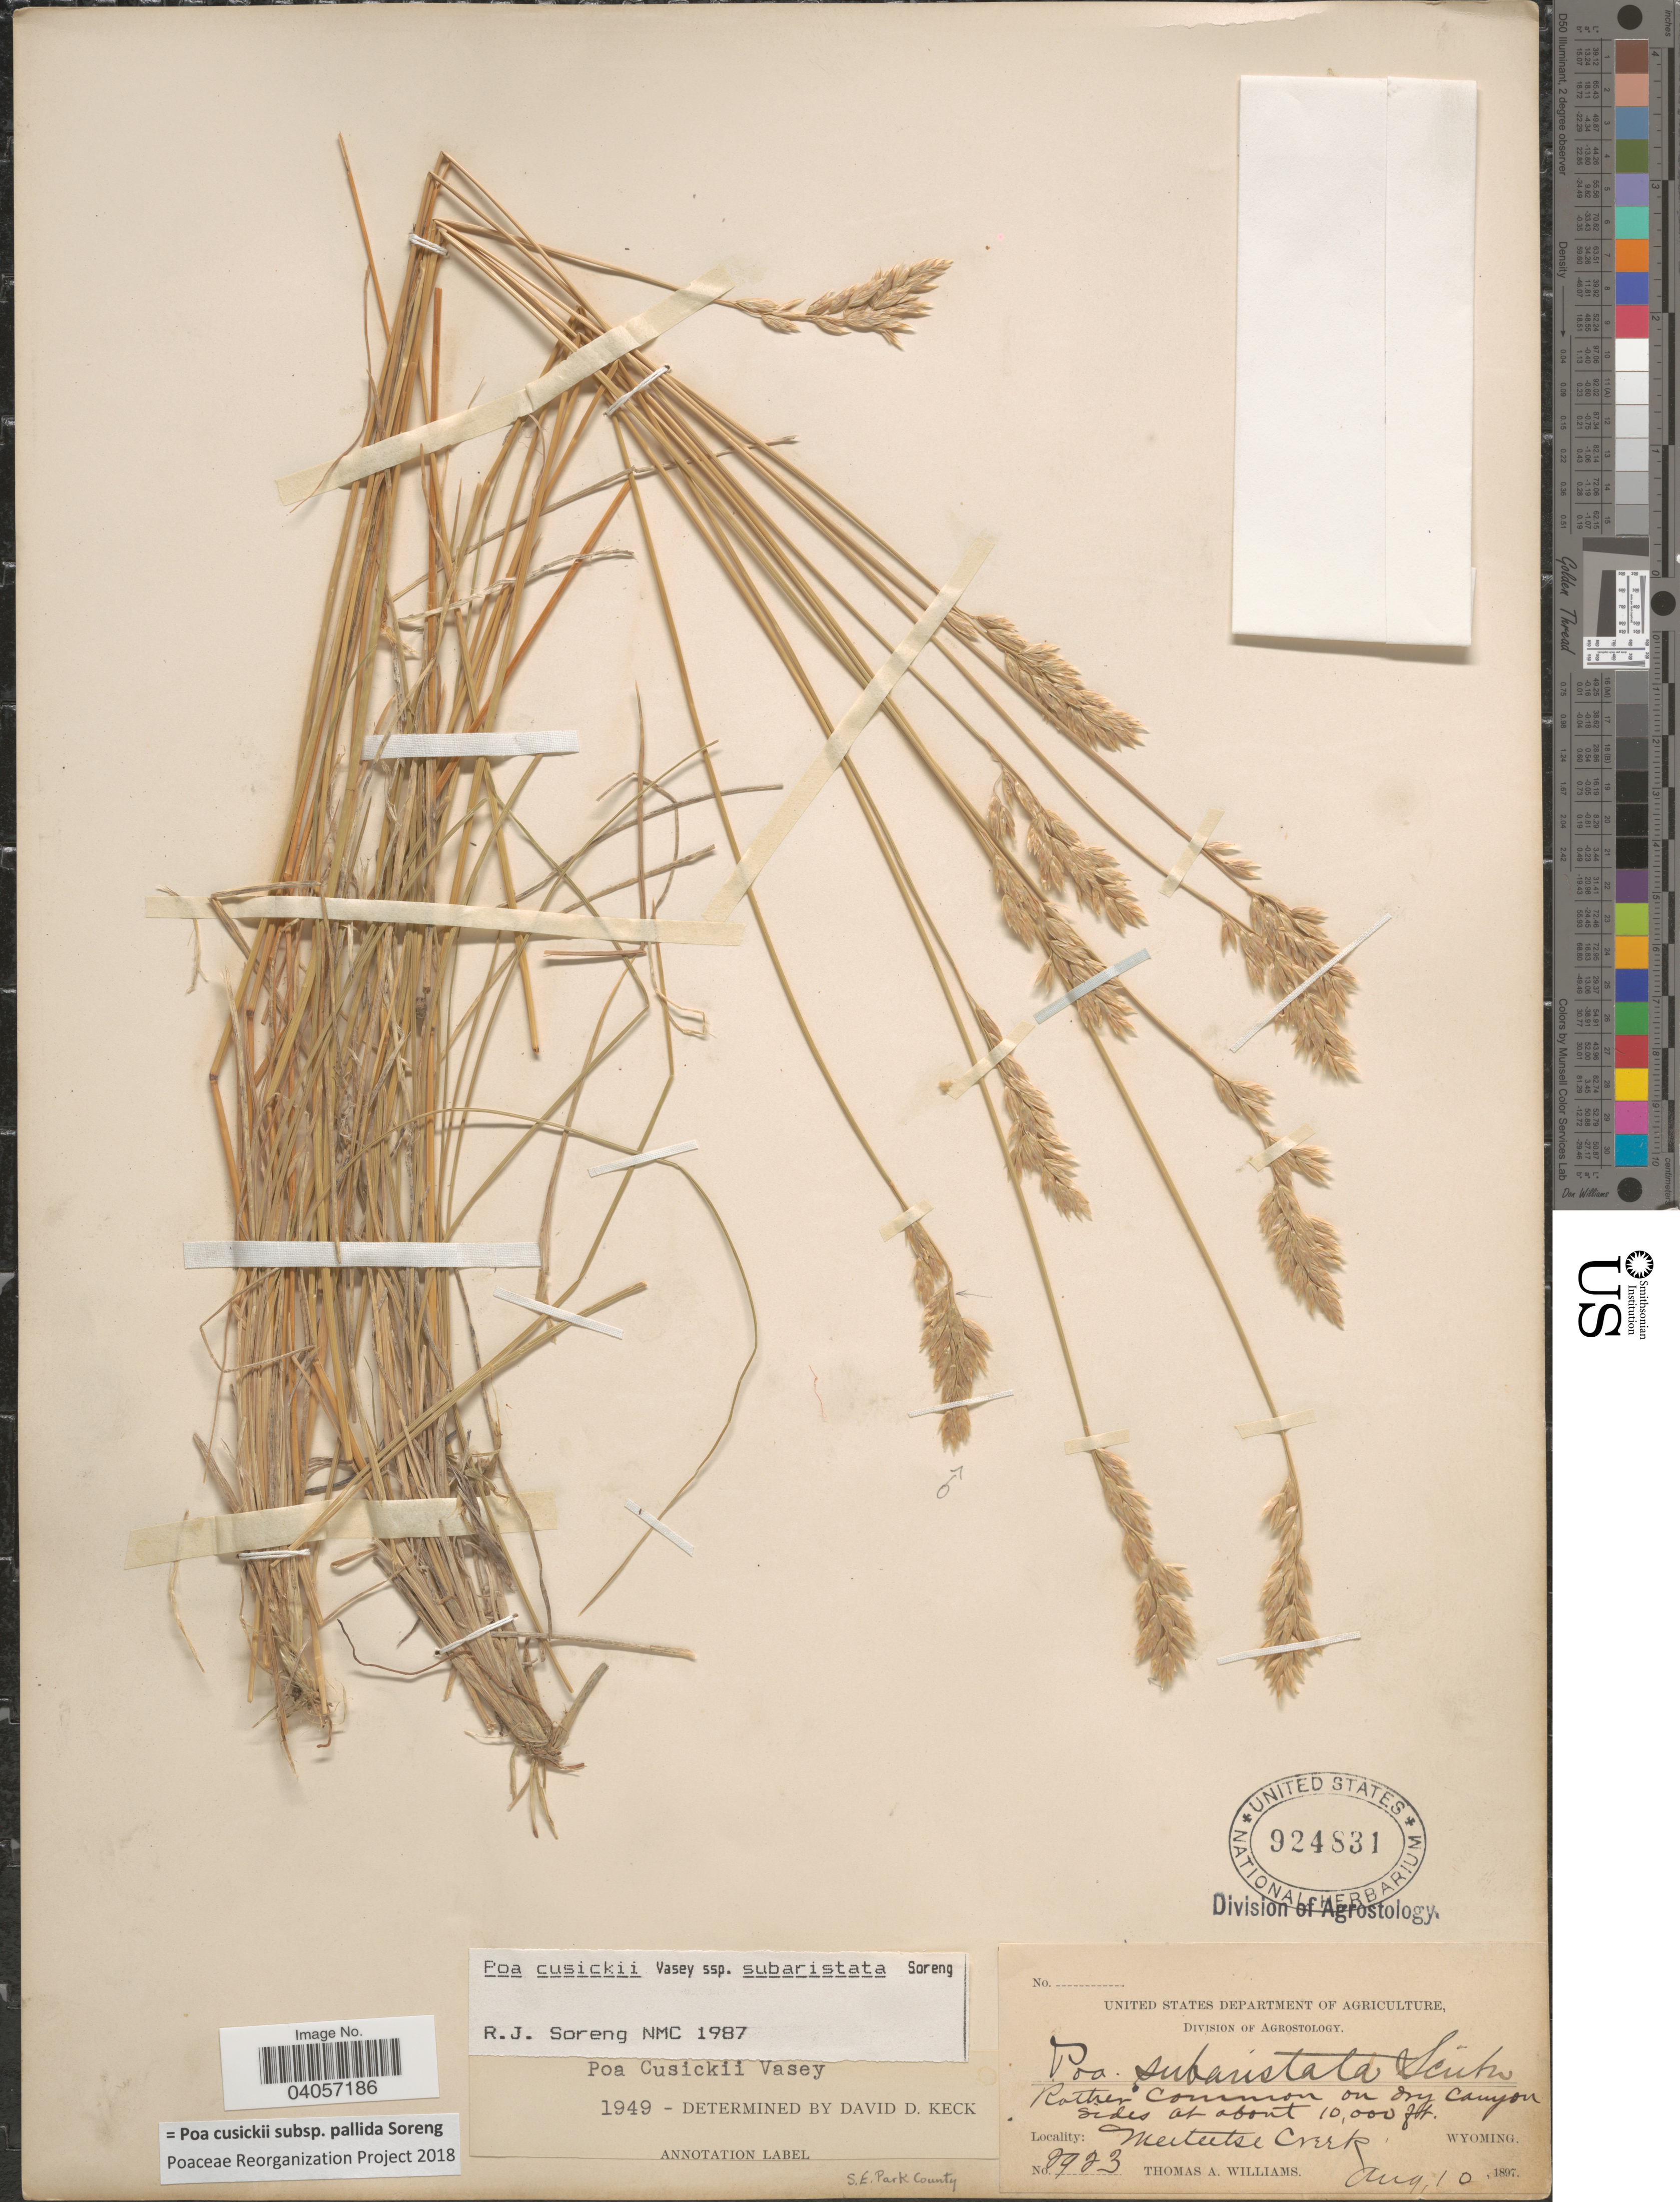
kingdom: Plantae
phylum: Tracheophyta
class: Liliopsida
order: Poales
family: Poaceae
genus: Poa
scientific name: Poa cusickii subsp. pallida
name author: Soreng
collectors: T. A. Williams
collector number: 2923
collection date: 1897-08-10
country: United States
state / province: Wyoming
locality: Meeteetse Creek. S.E. Park County.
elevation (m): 3048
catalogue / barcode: US 924831